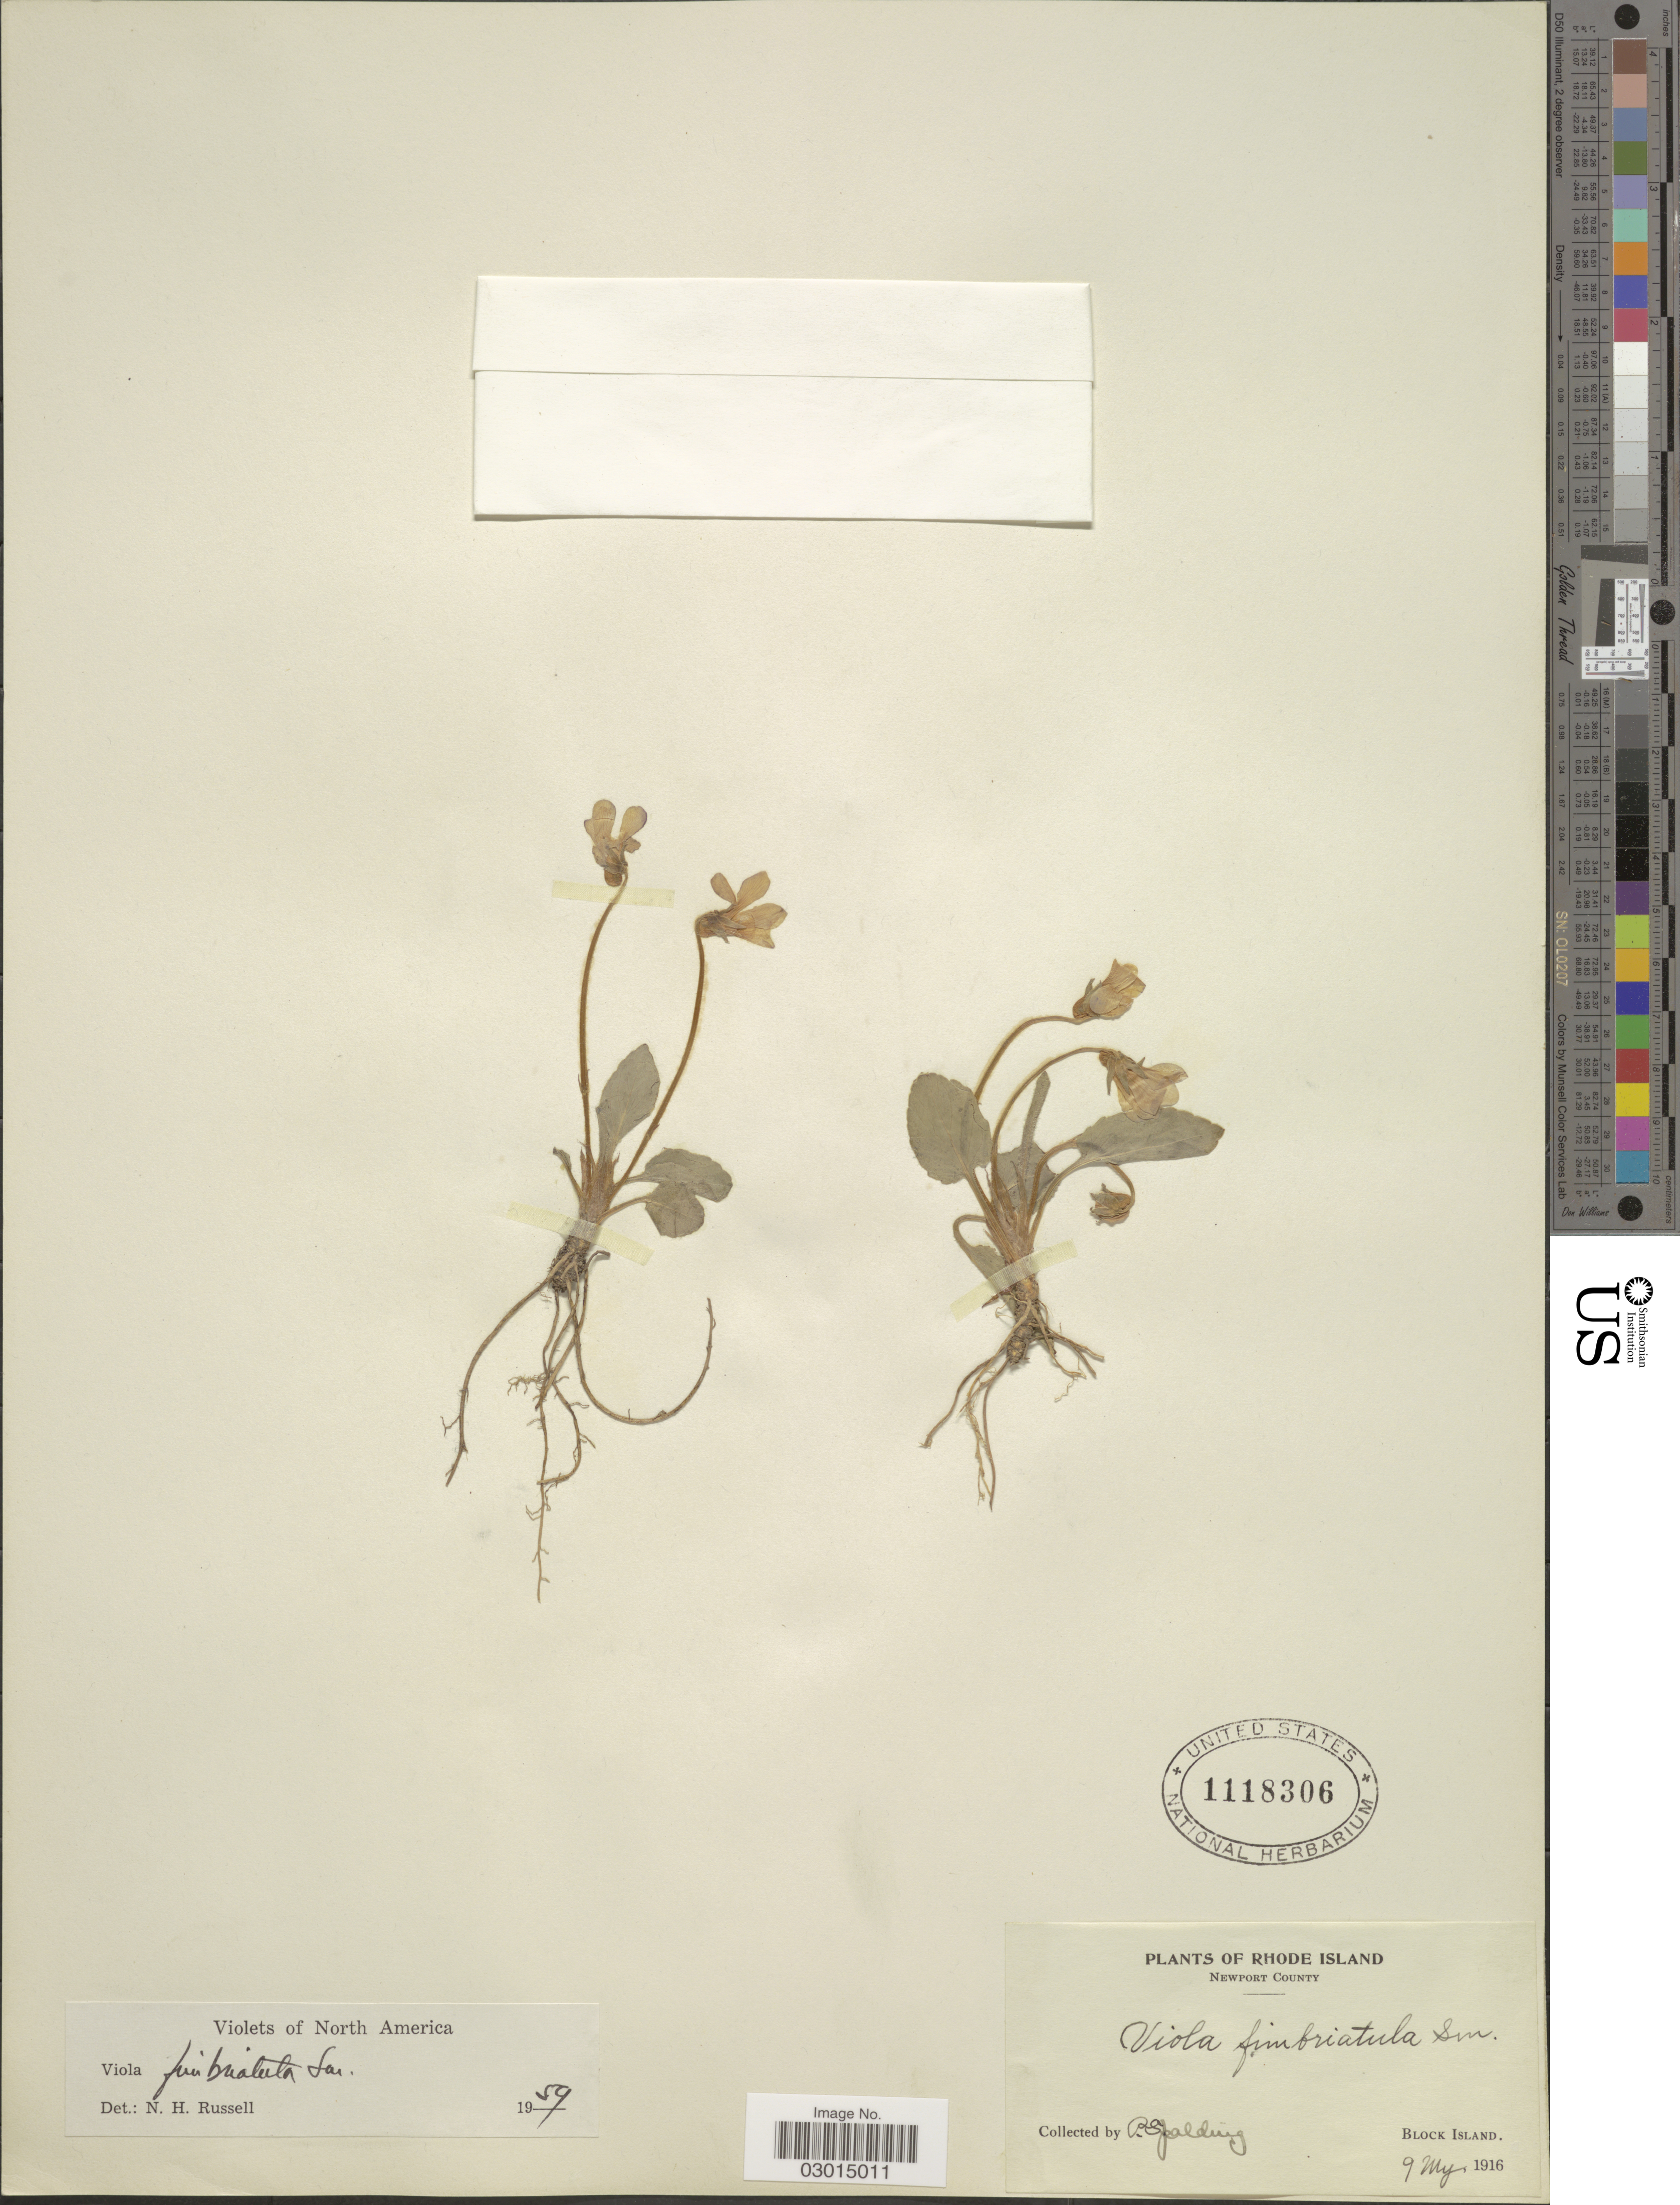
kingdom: Plantae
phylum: Tracheophyta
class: Magnoliopsida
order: Malpighiales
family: Violaceae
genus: Viola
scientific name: Viola fimbriatula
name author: Small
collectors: P. Spalding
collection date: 1916-05-09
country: United States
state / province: Rhode Island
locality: Newport County. Block Island.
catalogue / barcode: US 1118306